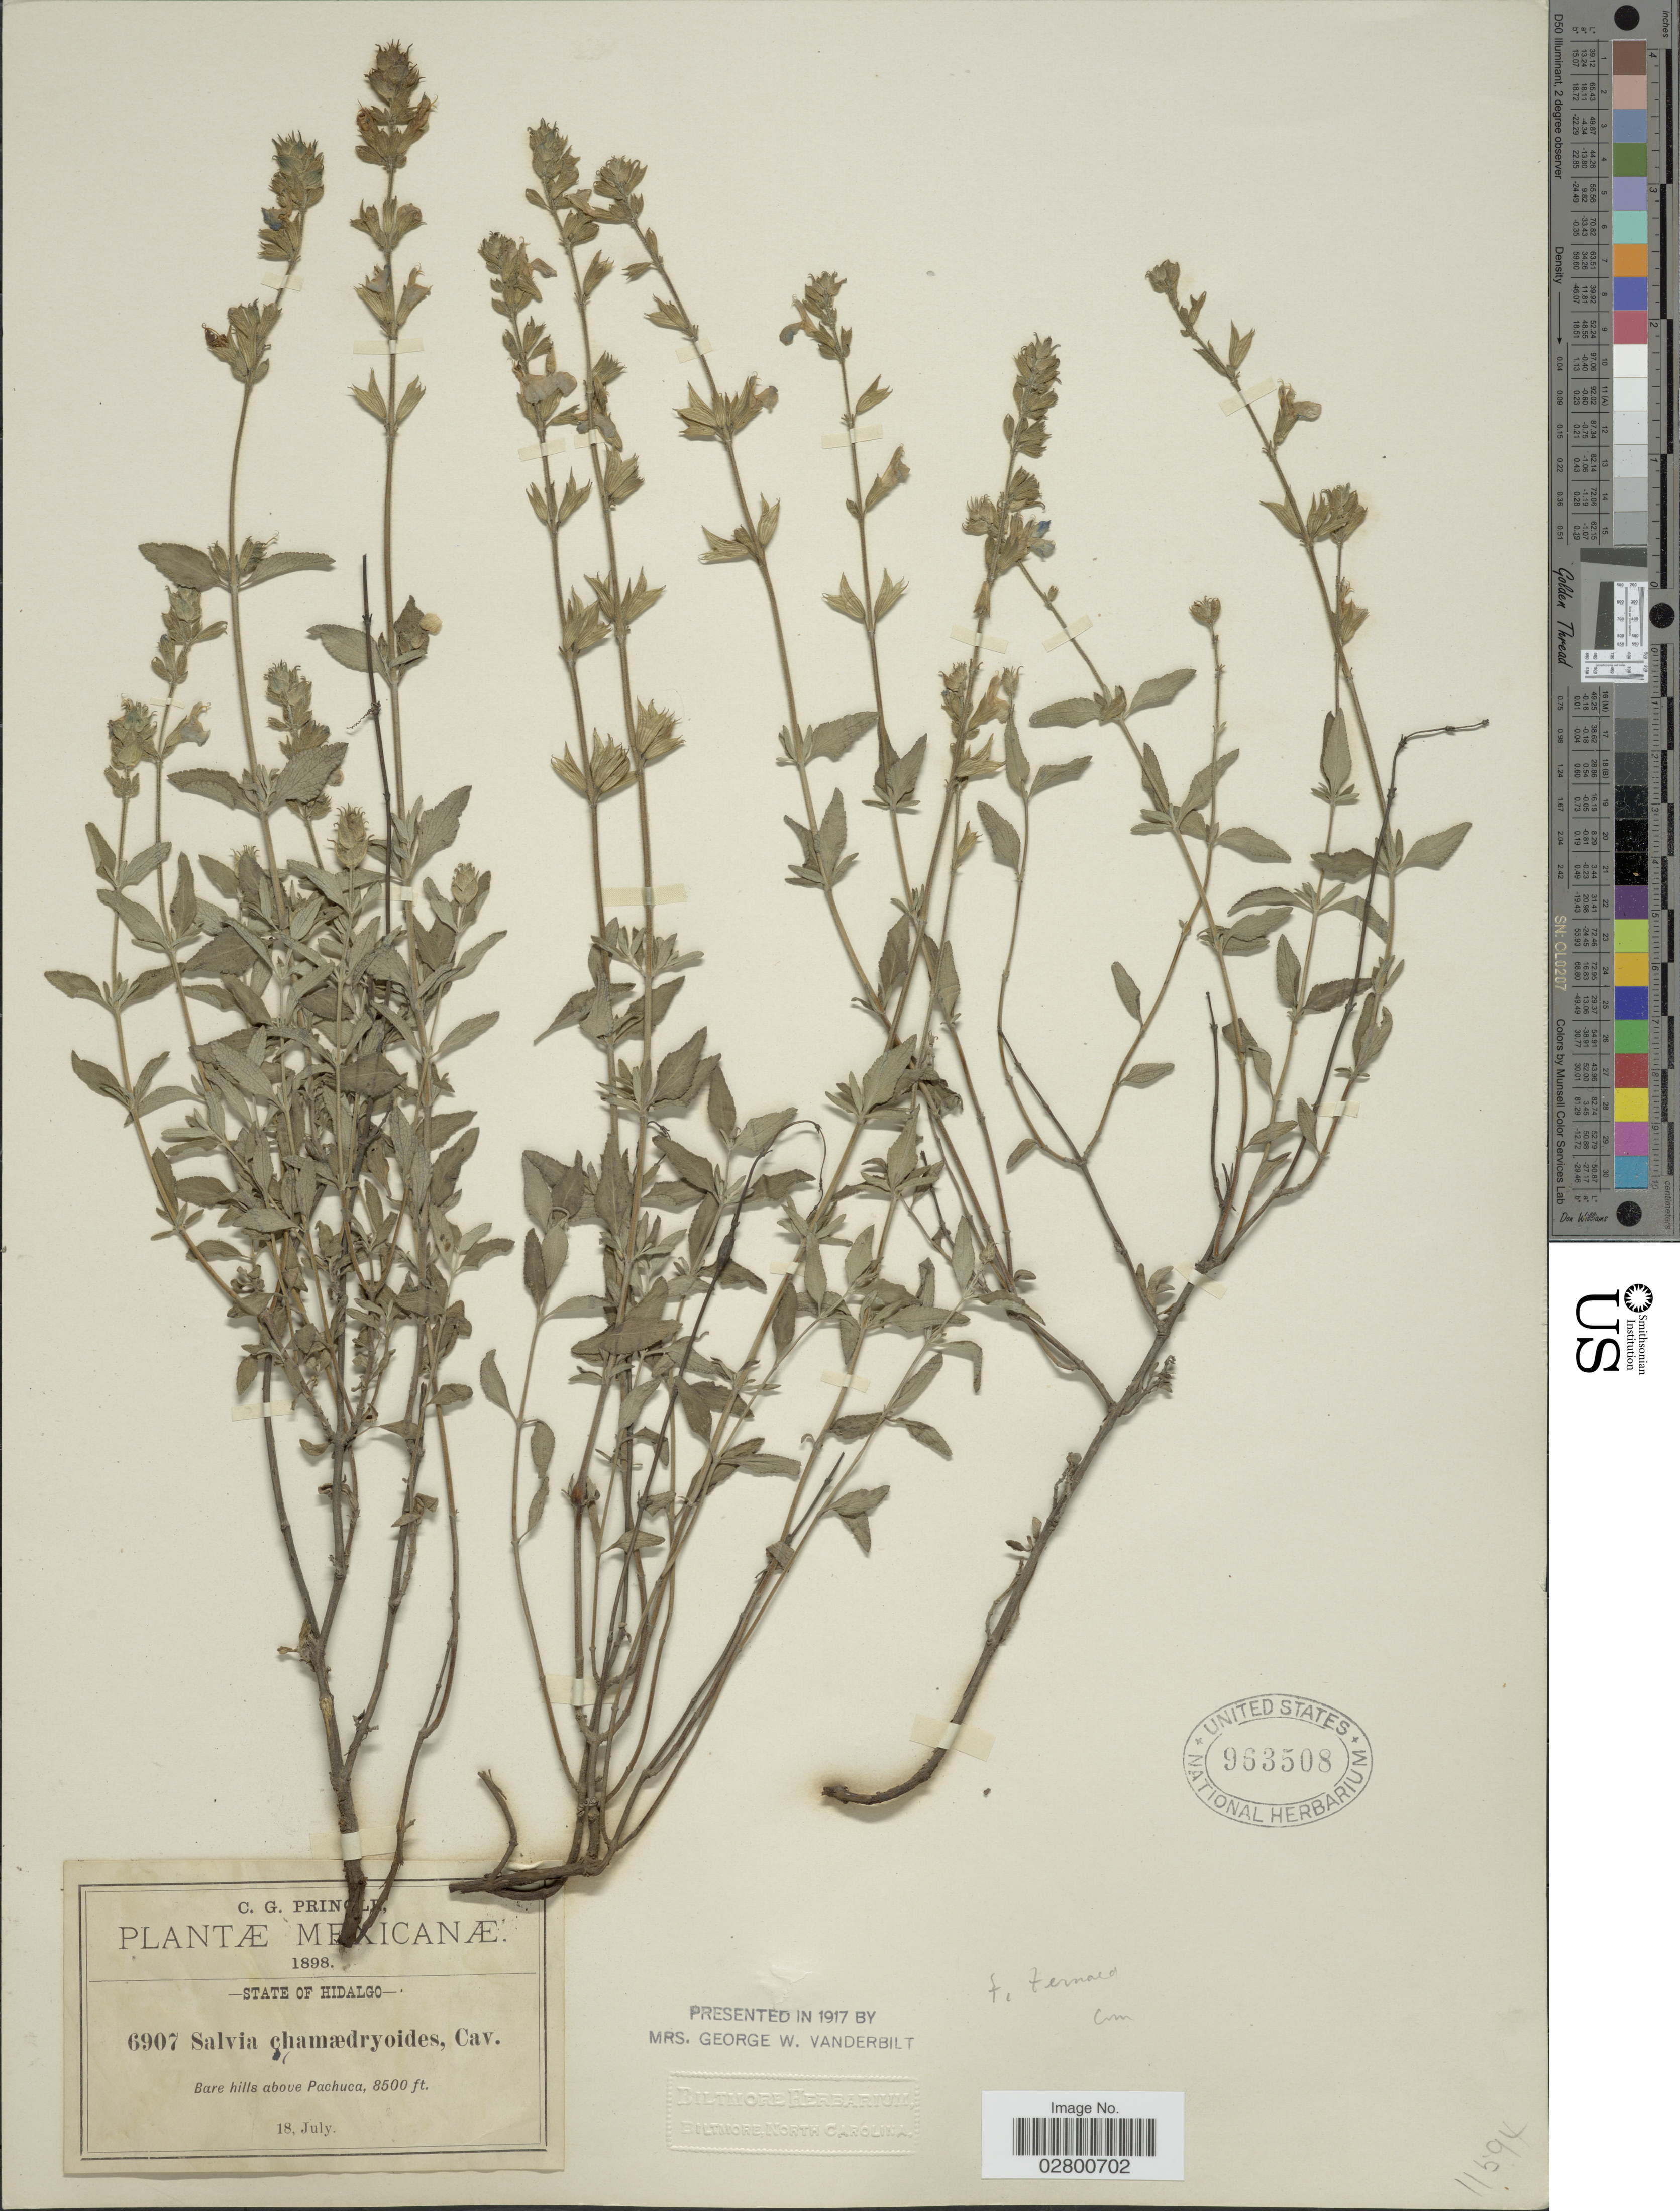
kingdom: Plantae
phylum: Tracheophyta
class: Magnoliopsida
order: Lamiales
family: Lamiaceae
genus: Salvia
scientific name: Salvia chamaedryoides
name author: Cav.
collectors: C. G. Pringle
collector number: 6907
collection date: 1898-07-18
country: Mexico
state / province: Hidalgo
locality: Bare hills above Pachuca.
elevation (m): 2591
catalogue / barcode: US 963508